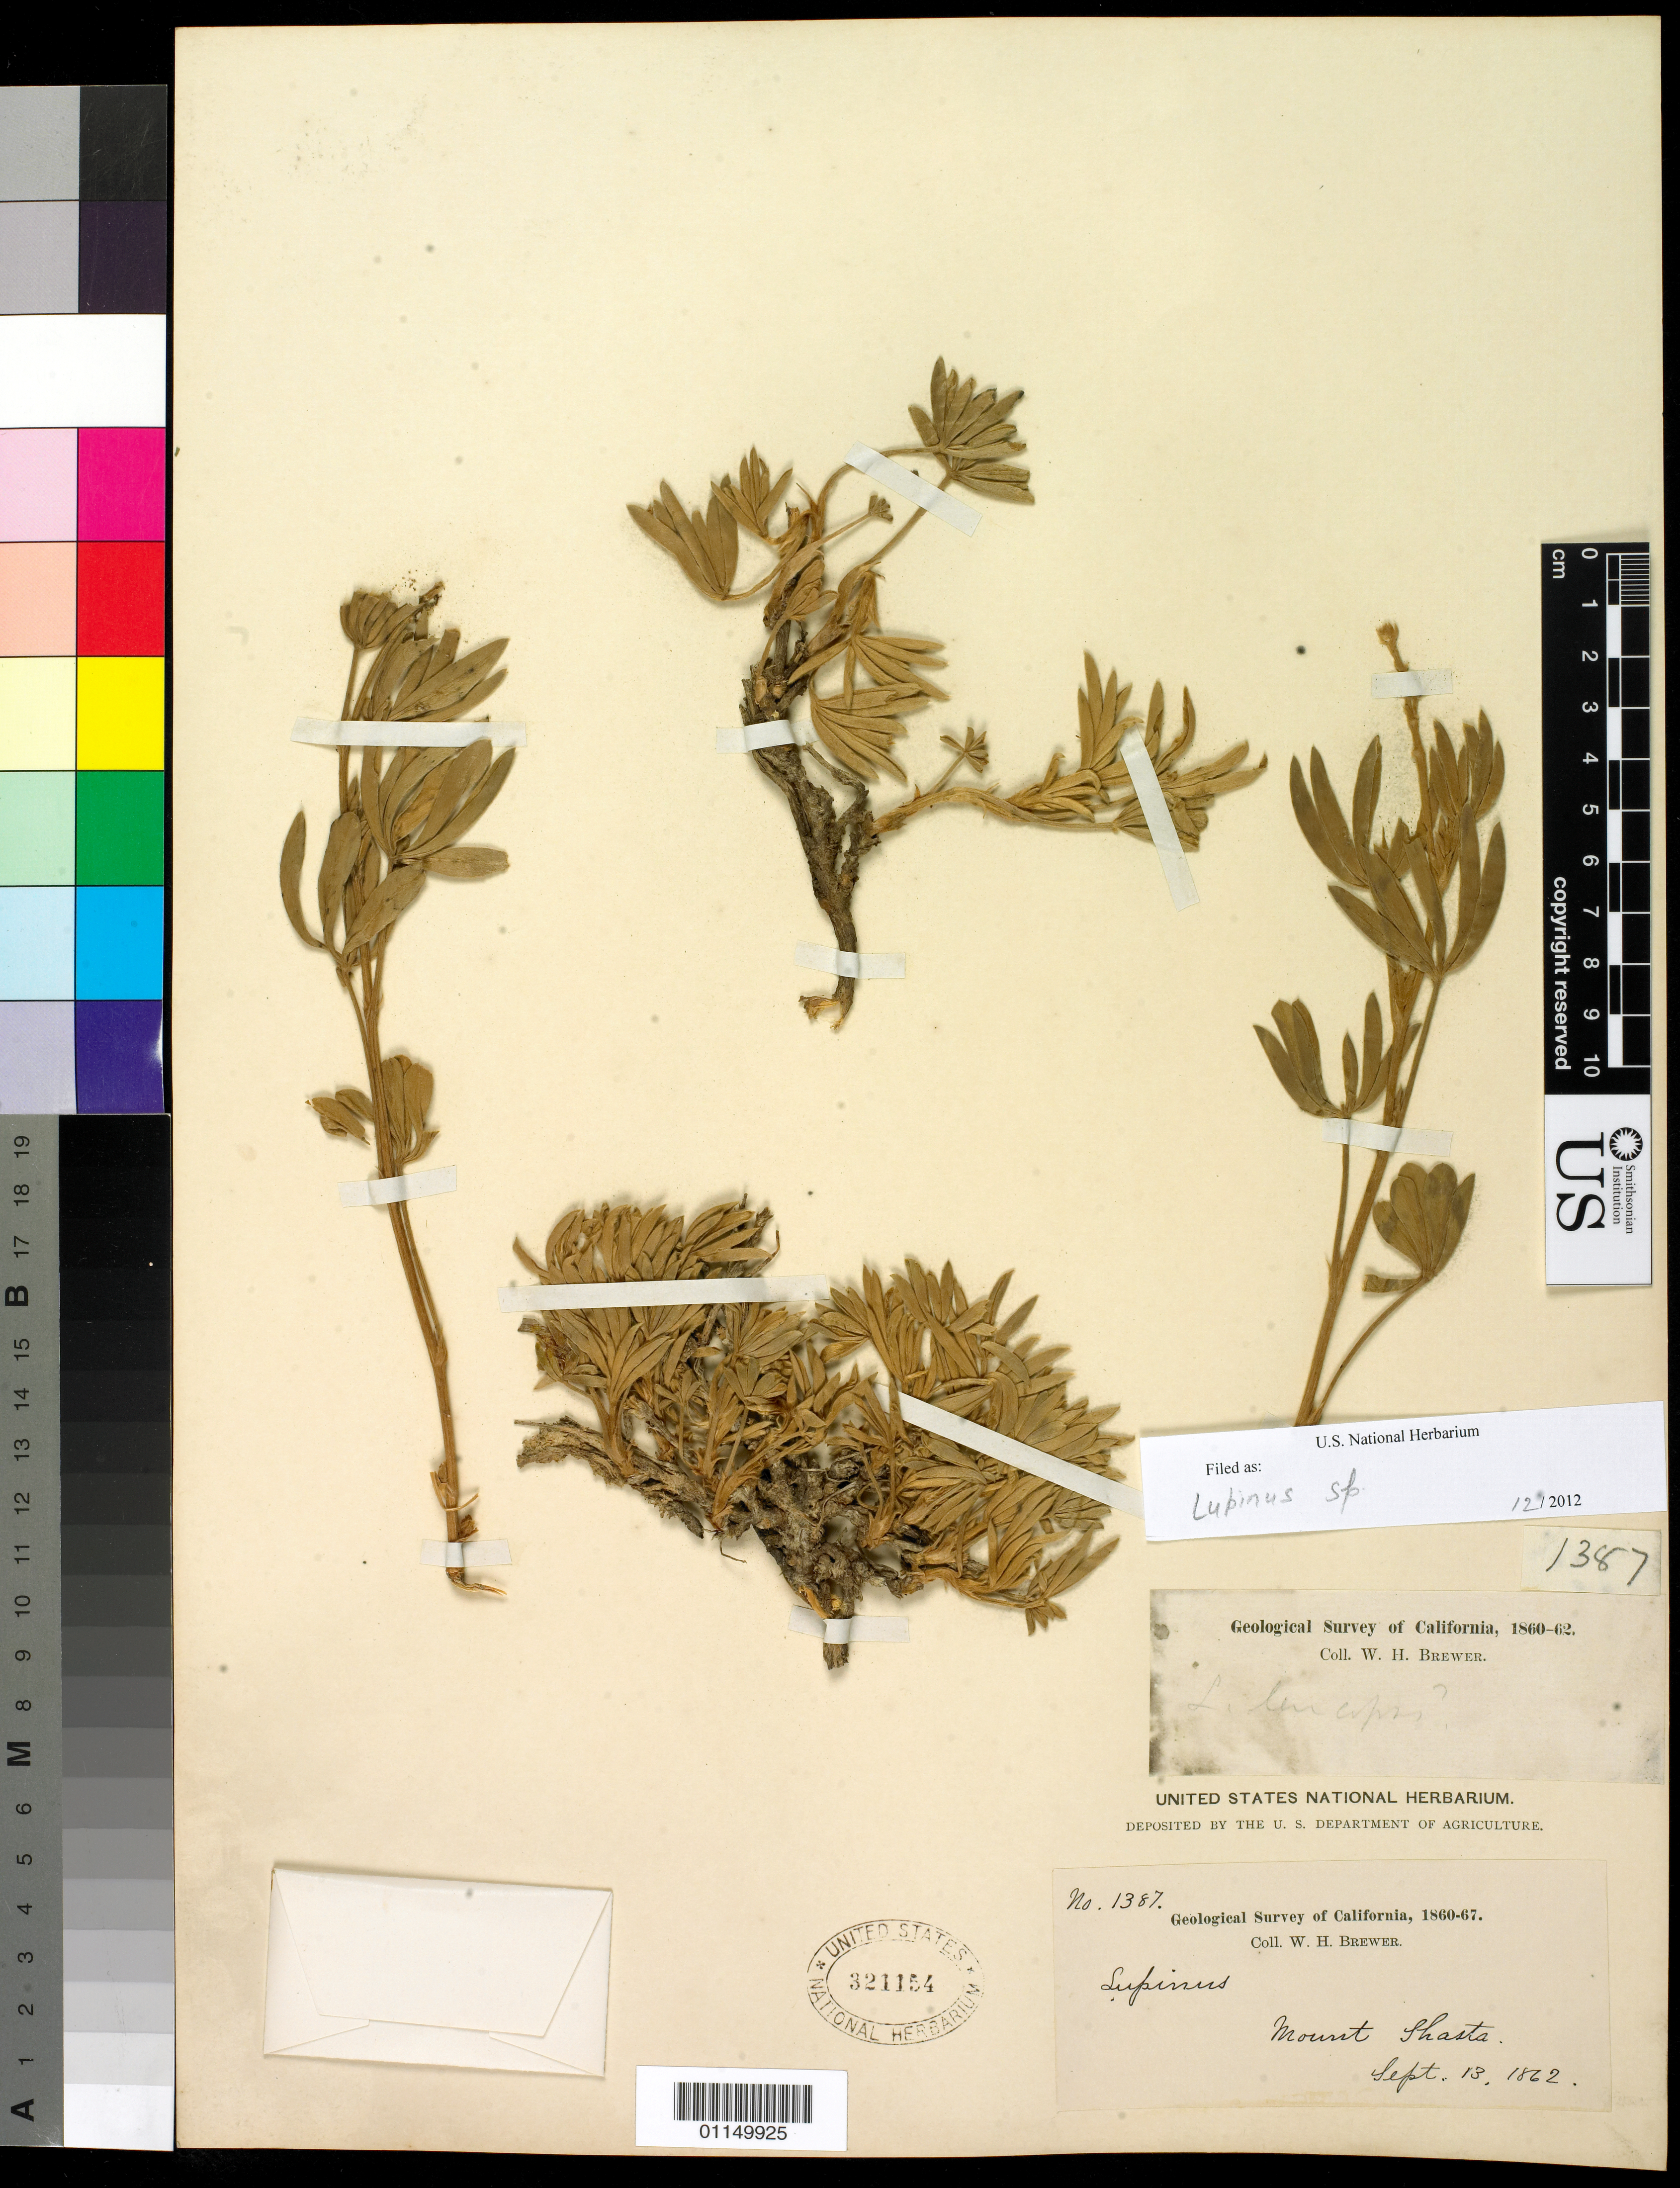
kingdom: Plantae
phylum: Tracheophyta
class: Magnoliopsida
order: Fabales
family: Fabaceae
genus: Lupinus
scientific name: Lupinus sp.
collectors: W. H. Brewer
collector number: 1387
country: United States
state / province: California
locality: Mount Shasta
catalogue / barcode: US 321154